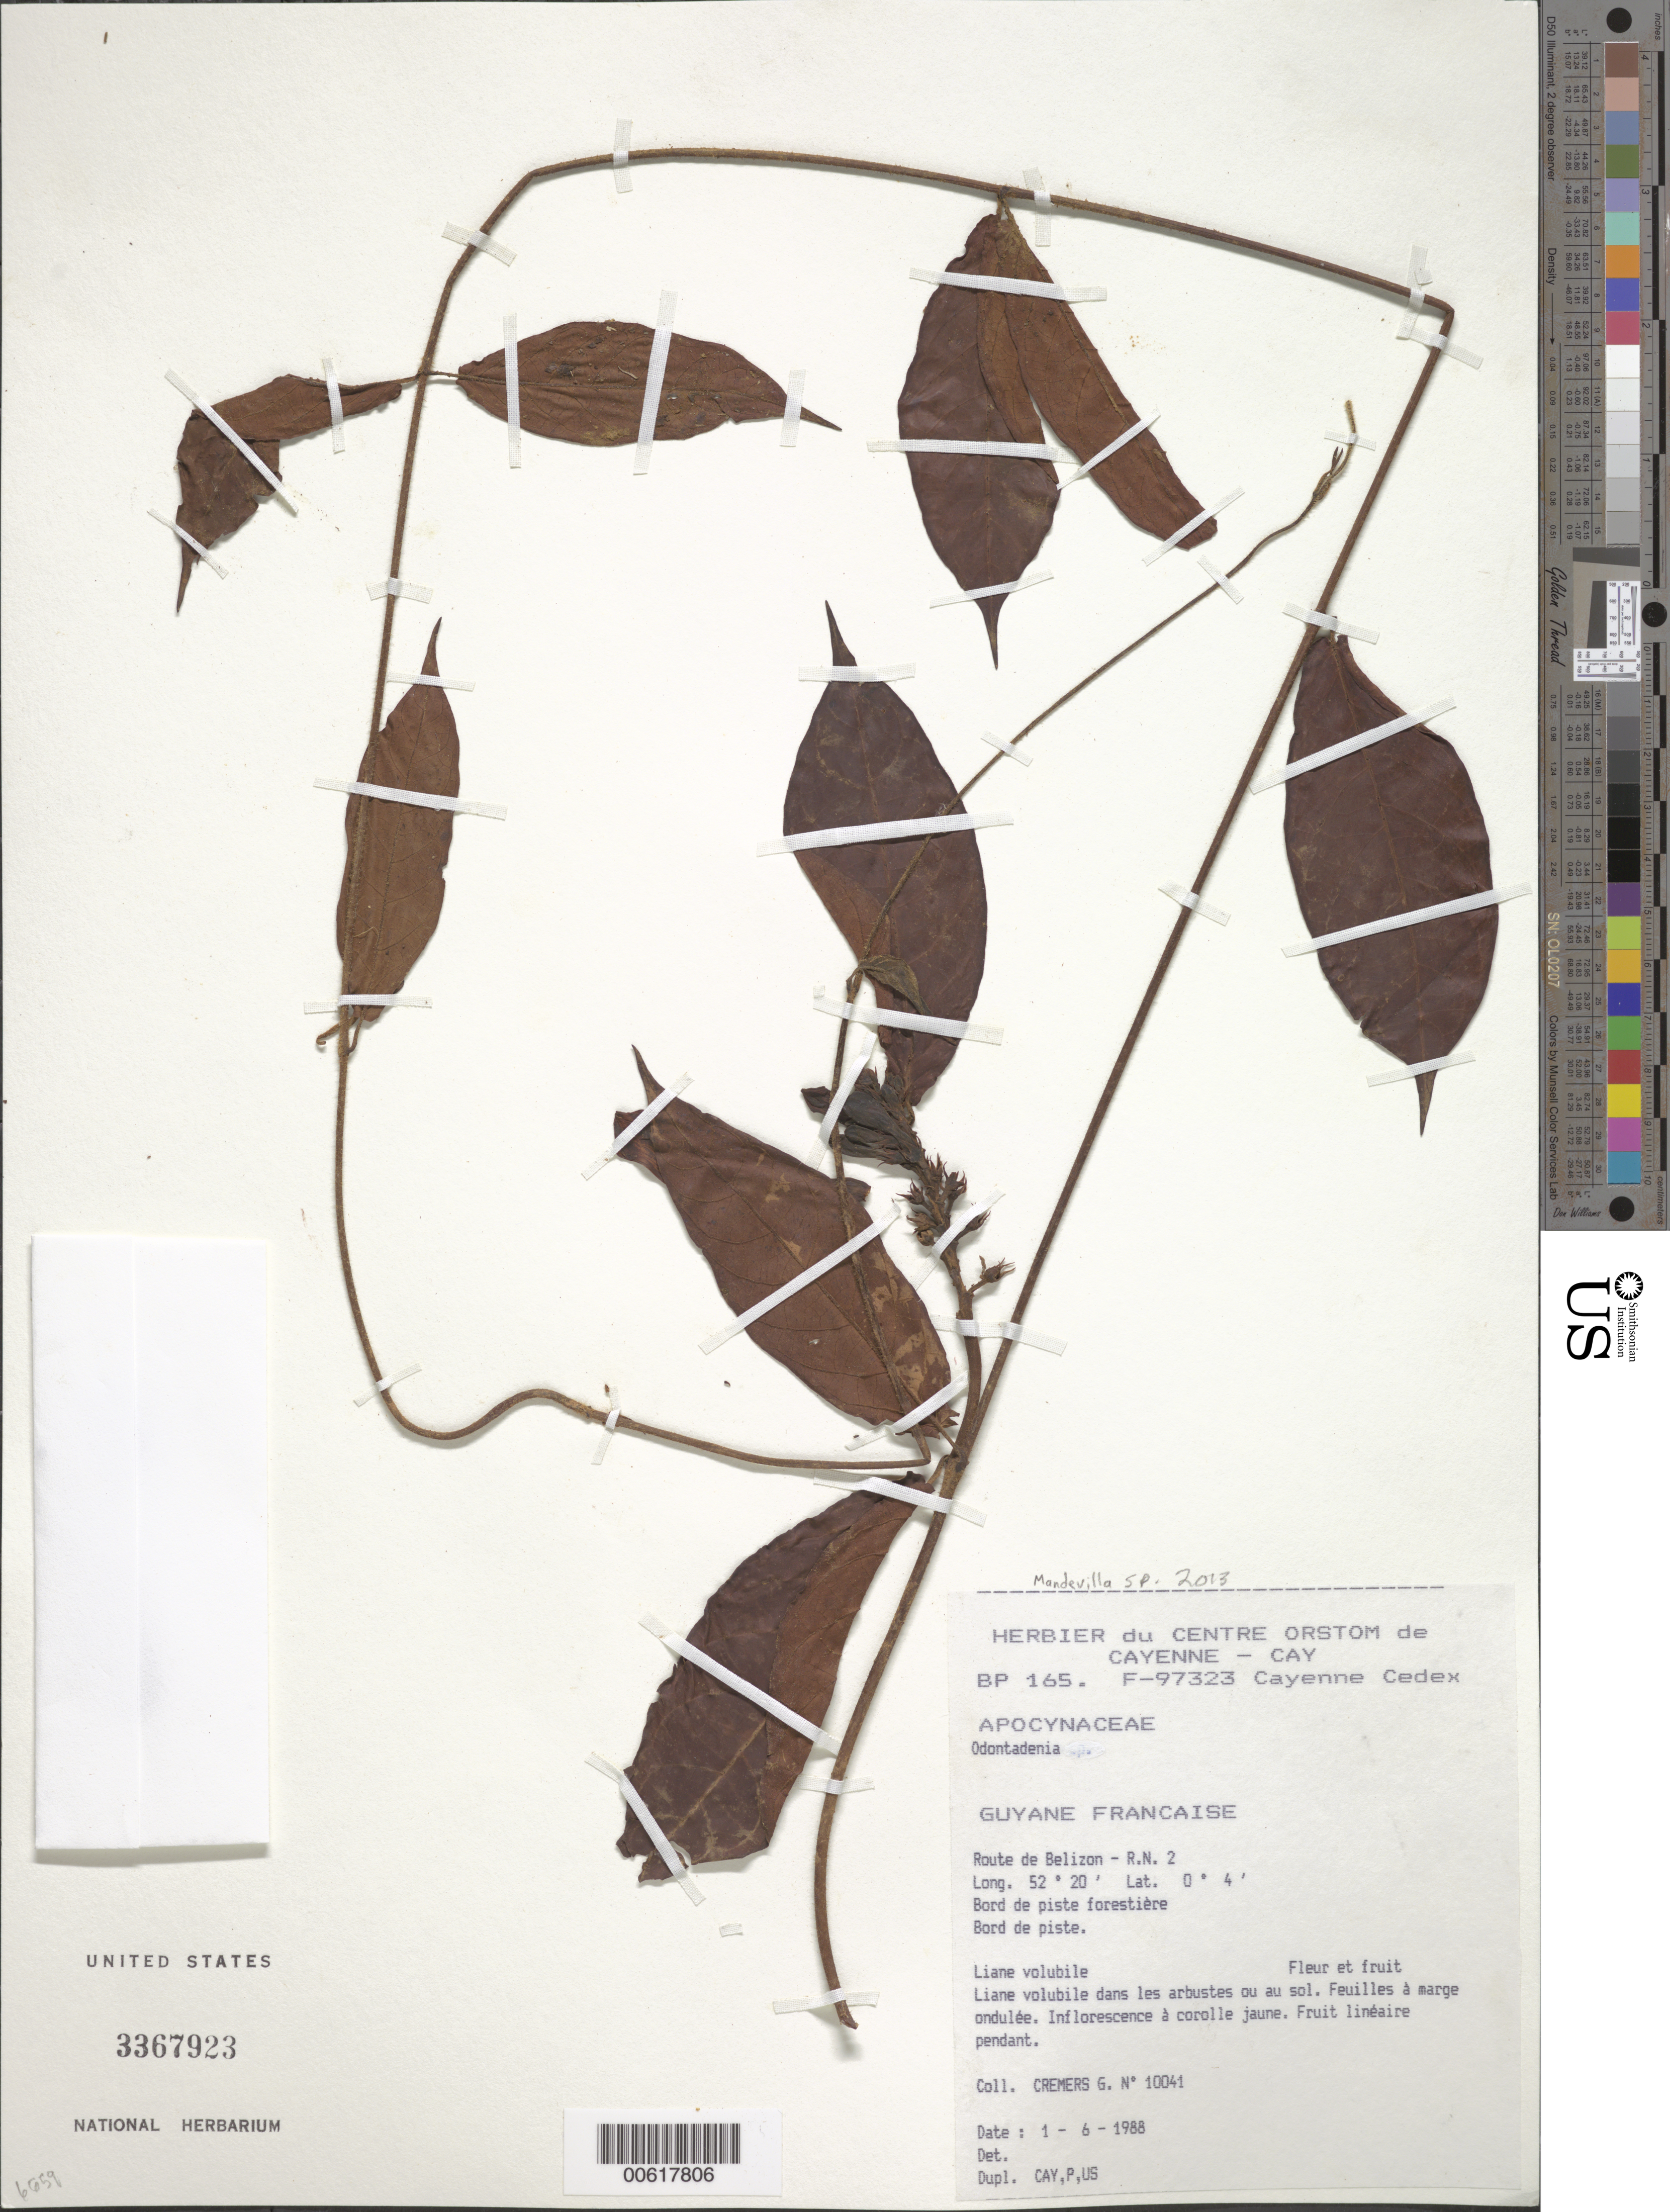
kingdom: Plantae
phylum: Tracheophyta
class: Magnoliopsida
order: Gentianales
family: Apocynaceae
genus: Mandevilla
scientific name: Mandevilla sp.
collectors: G. Cremers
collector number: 10041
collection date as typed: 1 Jun 1988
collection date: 1988-06-01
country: French Guiana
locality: Route de Bélizon, R.N. 2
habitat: Bord de piste forestiere; bord de piste. Dans les arbustes ou au sol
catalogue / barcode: US 3367923